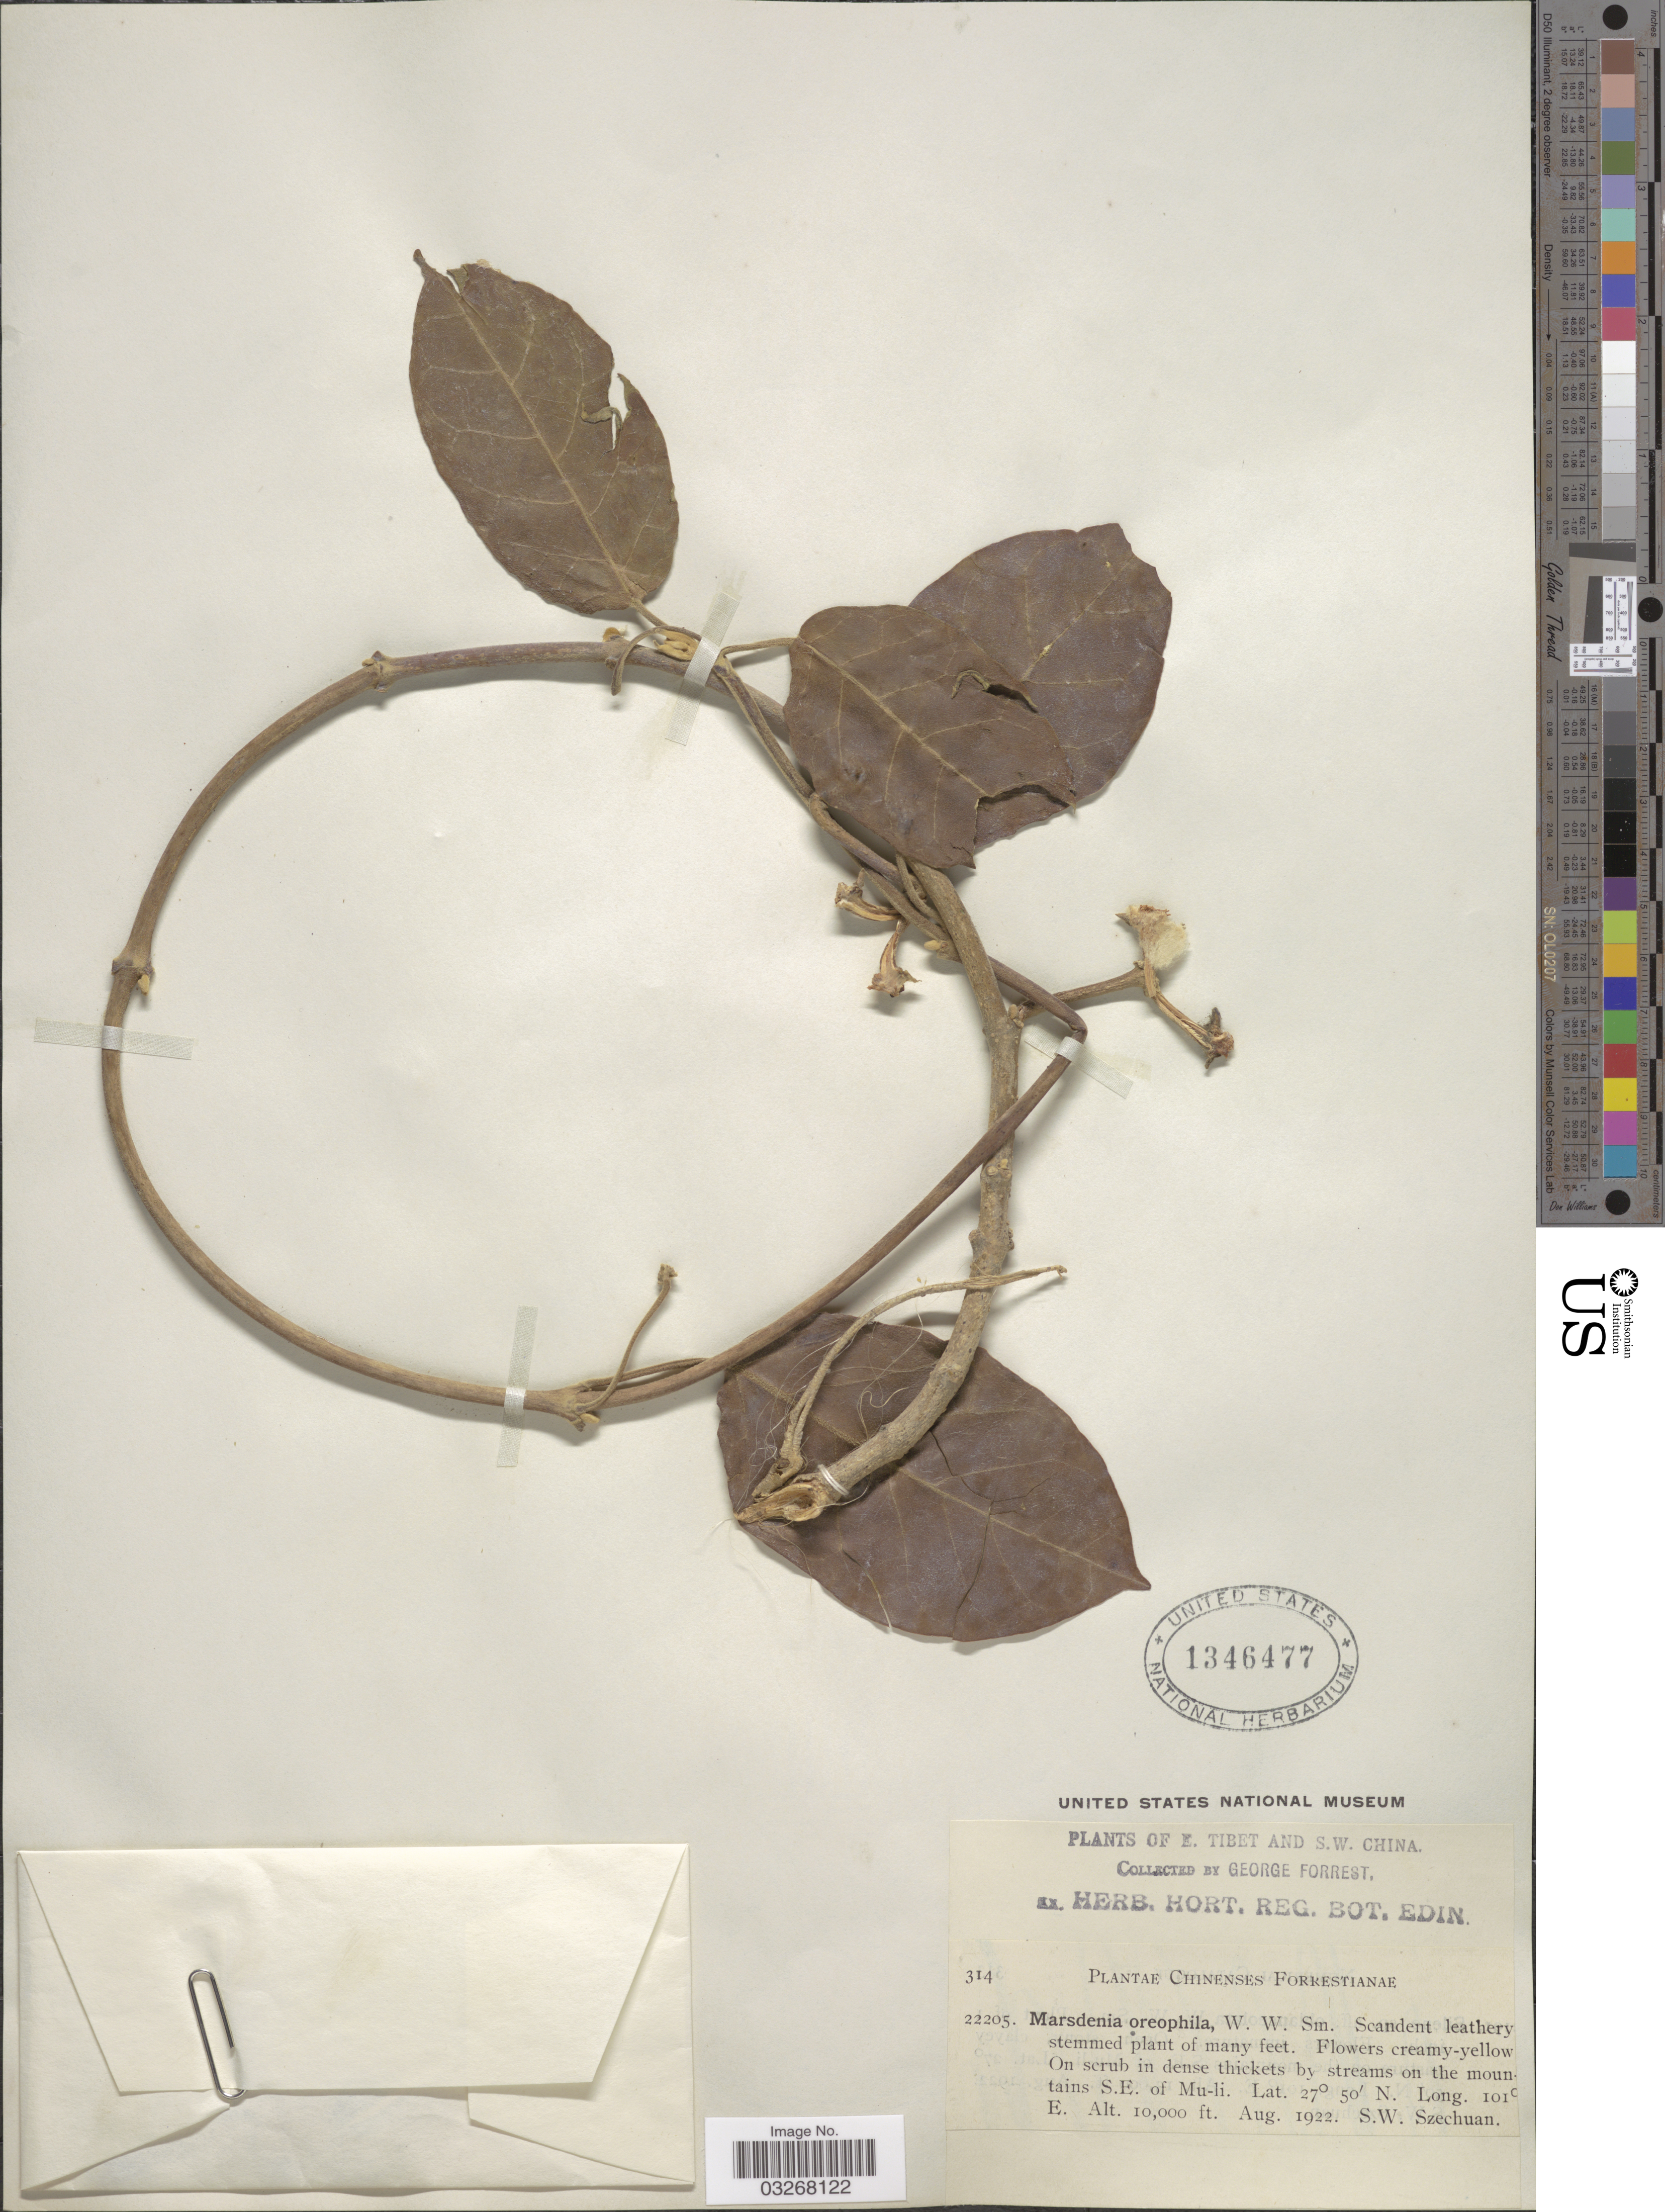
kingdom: Plantae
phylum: Tracheophyta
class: Magnoliopsida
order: Gentianales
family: Apocynaceae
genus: Marsdenia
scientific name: Marsdenia oreophila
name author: W.W. Sm.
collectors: G. Forrest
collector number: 22205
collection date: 1922-08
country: China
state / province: Sichuan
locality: E. Tibet and S.W. China, On scrub in dense thickets by streams on the mountains S.E. of Mu-li, S.W. Szechuan.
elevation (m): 3048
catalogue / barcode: US 1346477